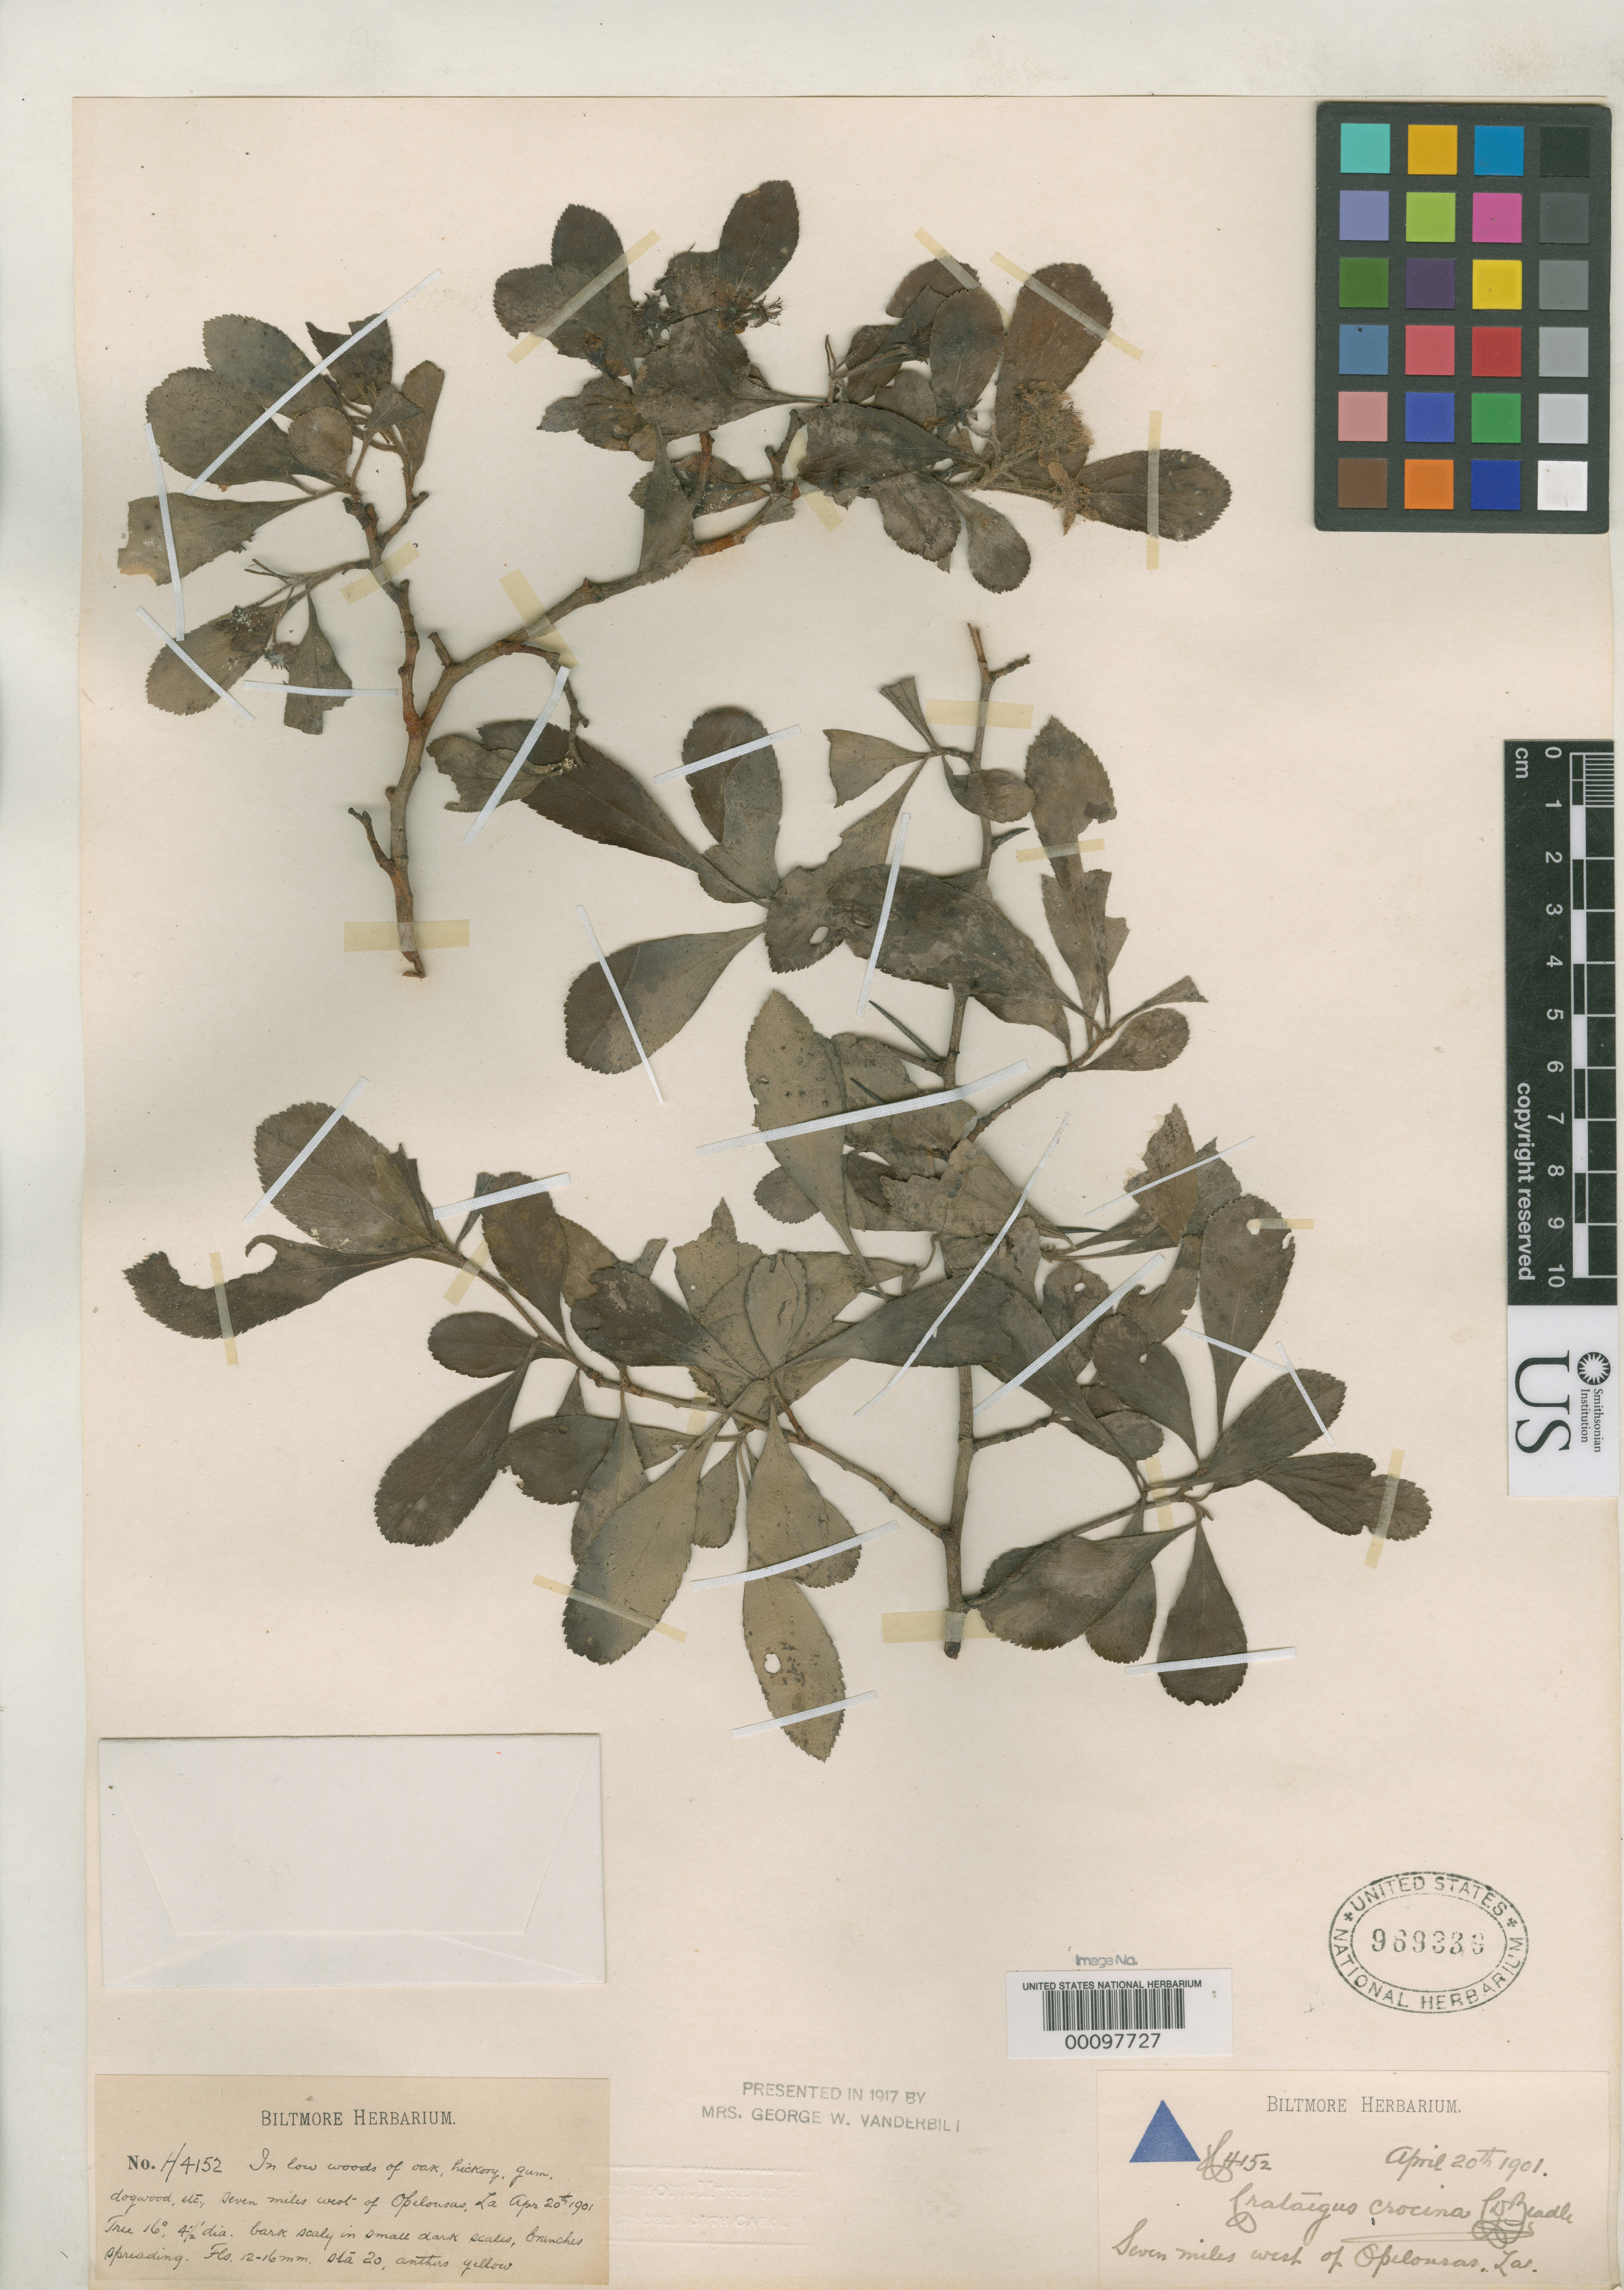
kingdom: Plantae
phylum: Tracheophyta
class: Magnoliopsida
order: Rosales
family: Rosaceae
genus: Crataegus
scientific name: Crataegus crocina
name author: Beadle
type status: Syntype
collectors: ex herb. Biltmore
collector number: H 4152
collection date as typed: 20 Apr 1901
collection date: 1901-04-20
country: United States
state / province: Louisiana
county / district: St. Landry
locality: Opelonsas.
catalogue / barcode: US 969339